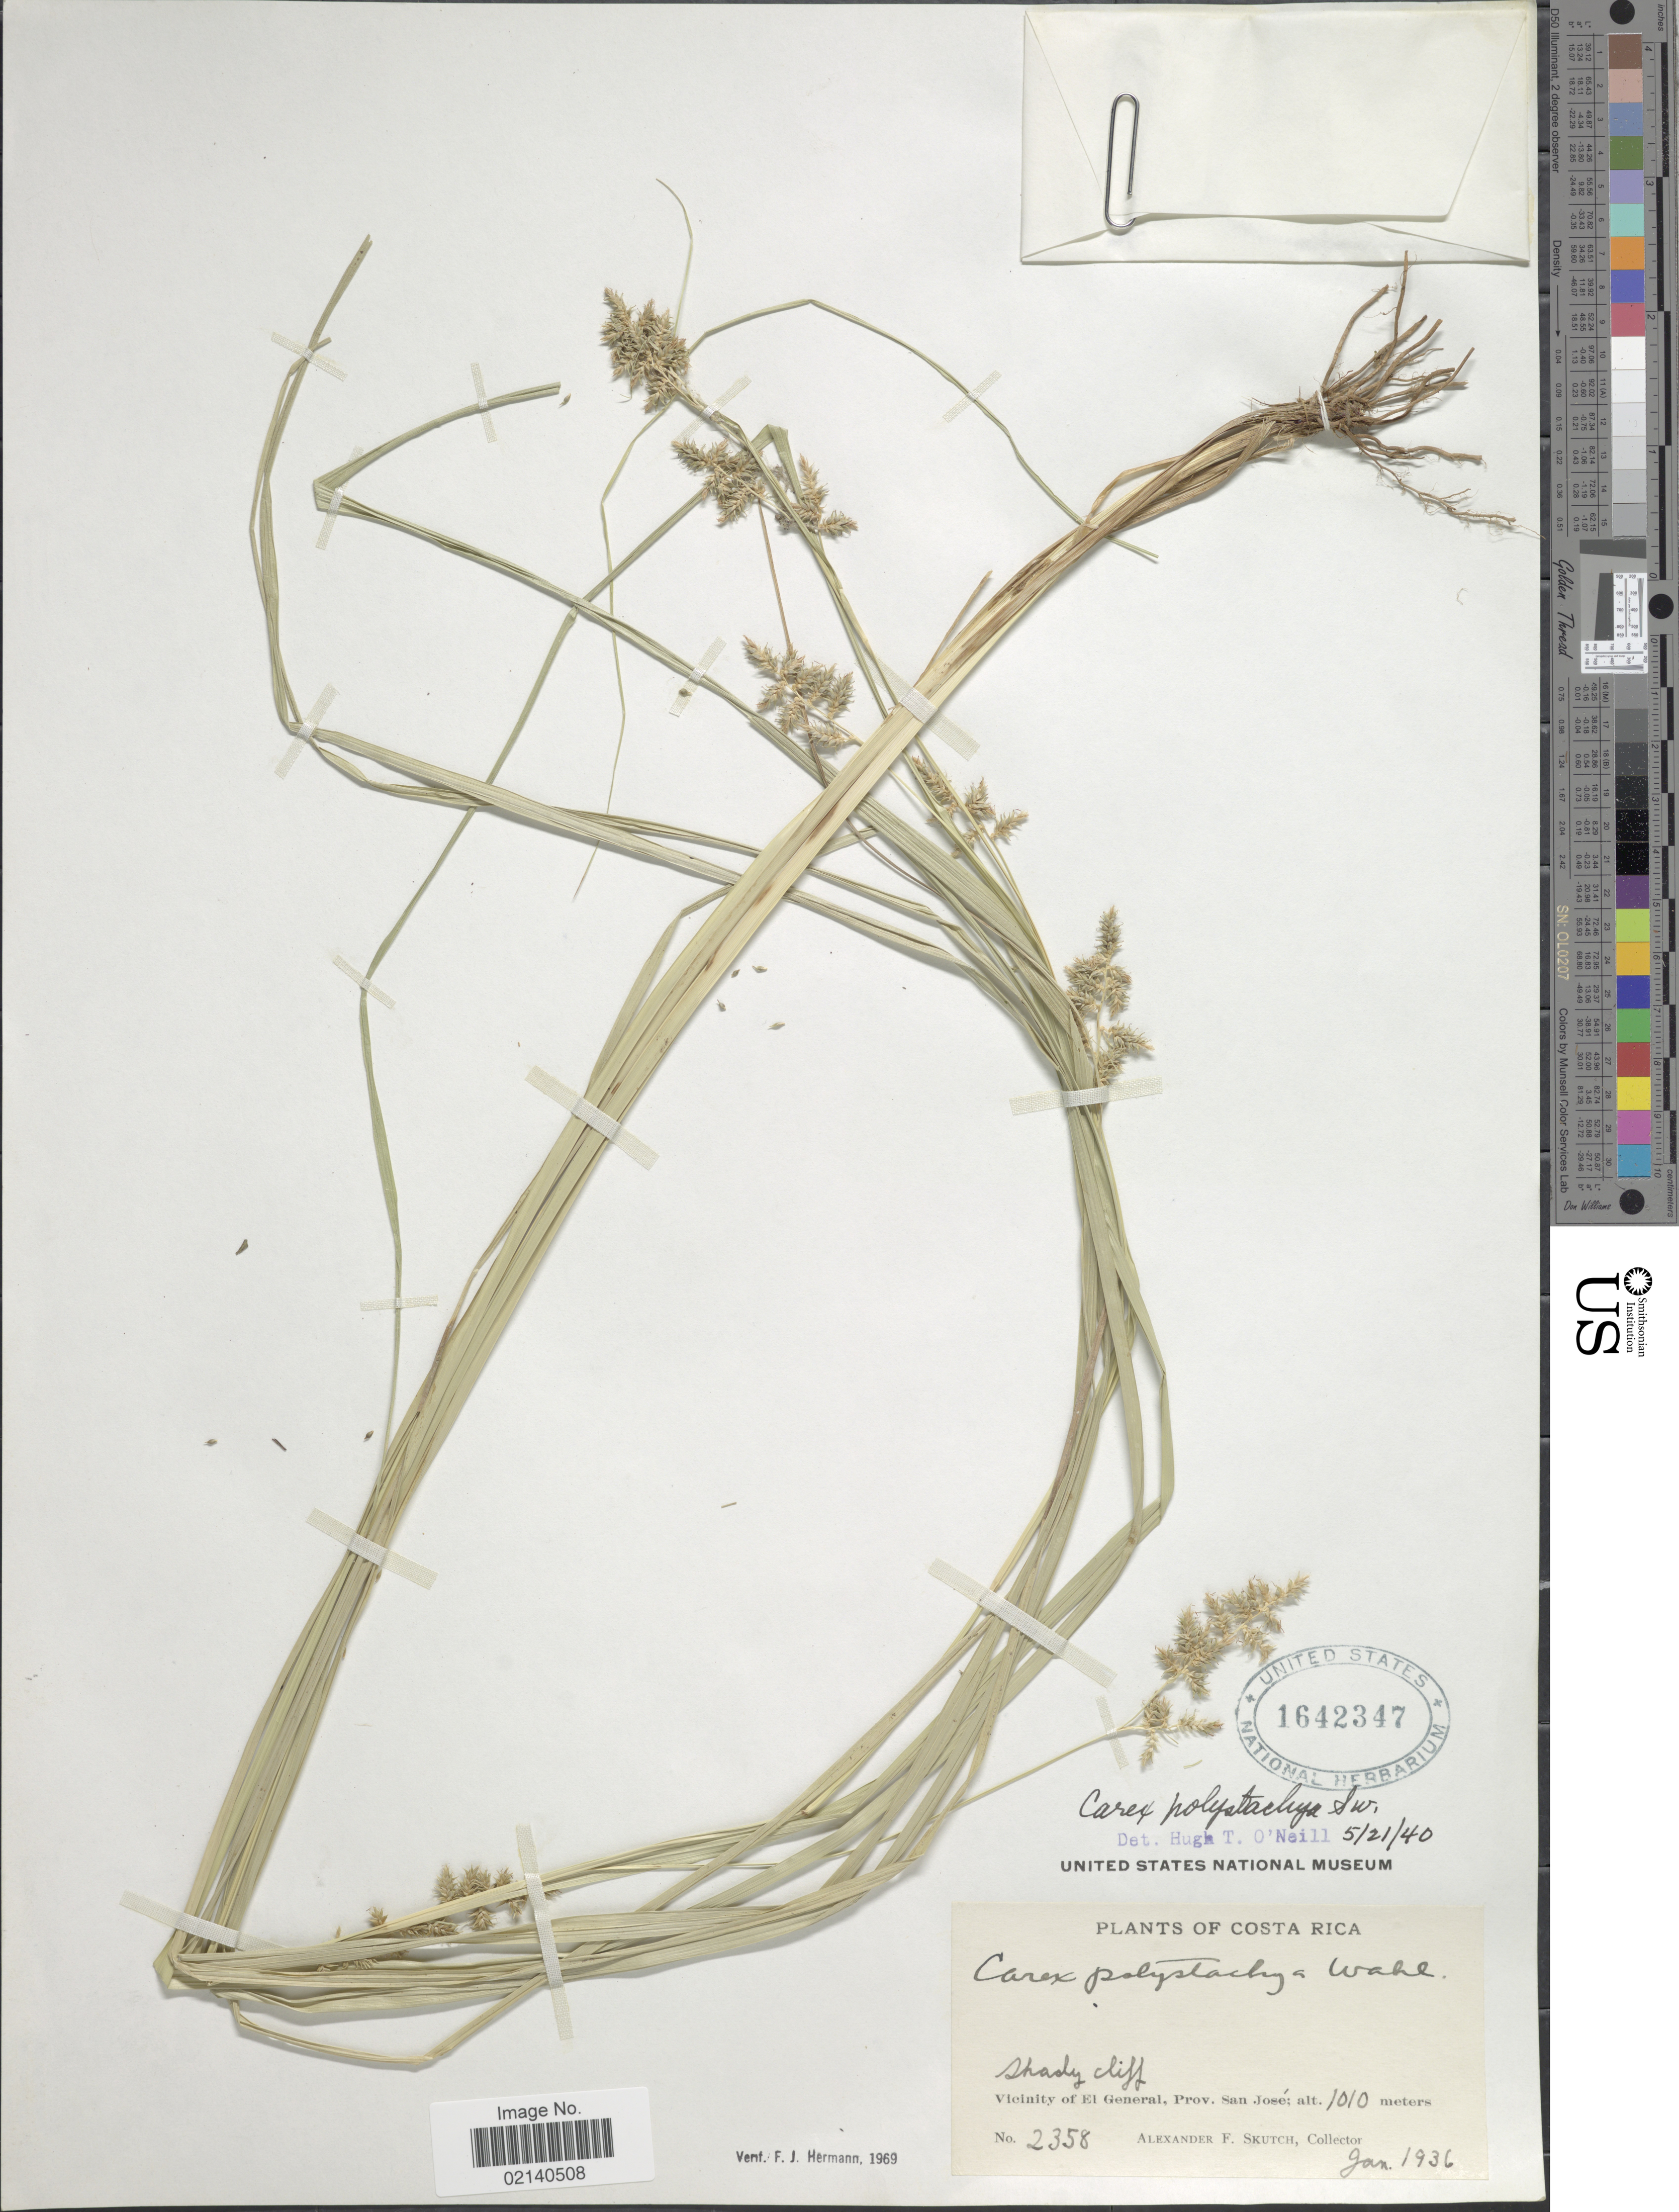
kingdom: Plantae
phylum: Tracheophyta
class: Liliopsida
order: Poales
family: Cyperaceae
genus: Carex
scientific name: Carex polystachya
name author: Sw. ex Wahlenb.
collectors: A. F. Skutch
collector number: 2358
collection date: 1936-01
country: Costa Rica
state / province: San José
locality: Shady cliff, Vicinity of El General.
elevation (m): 1010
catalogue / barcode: US 1642347